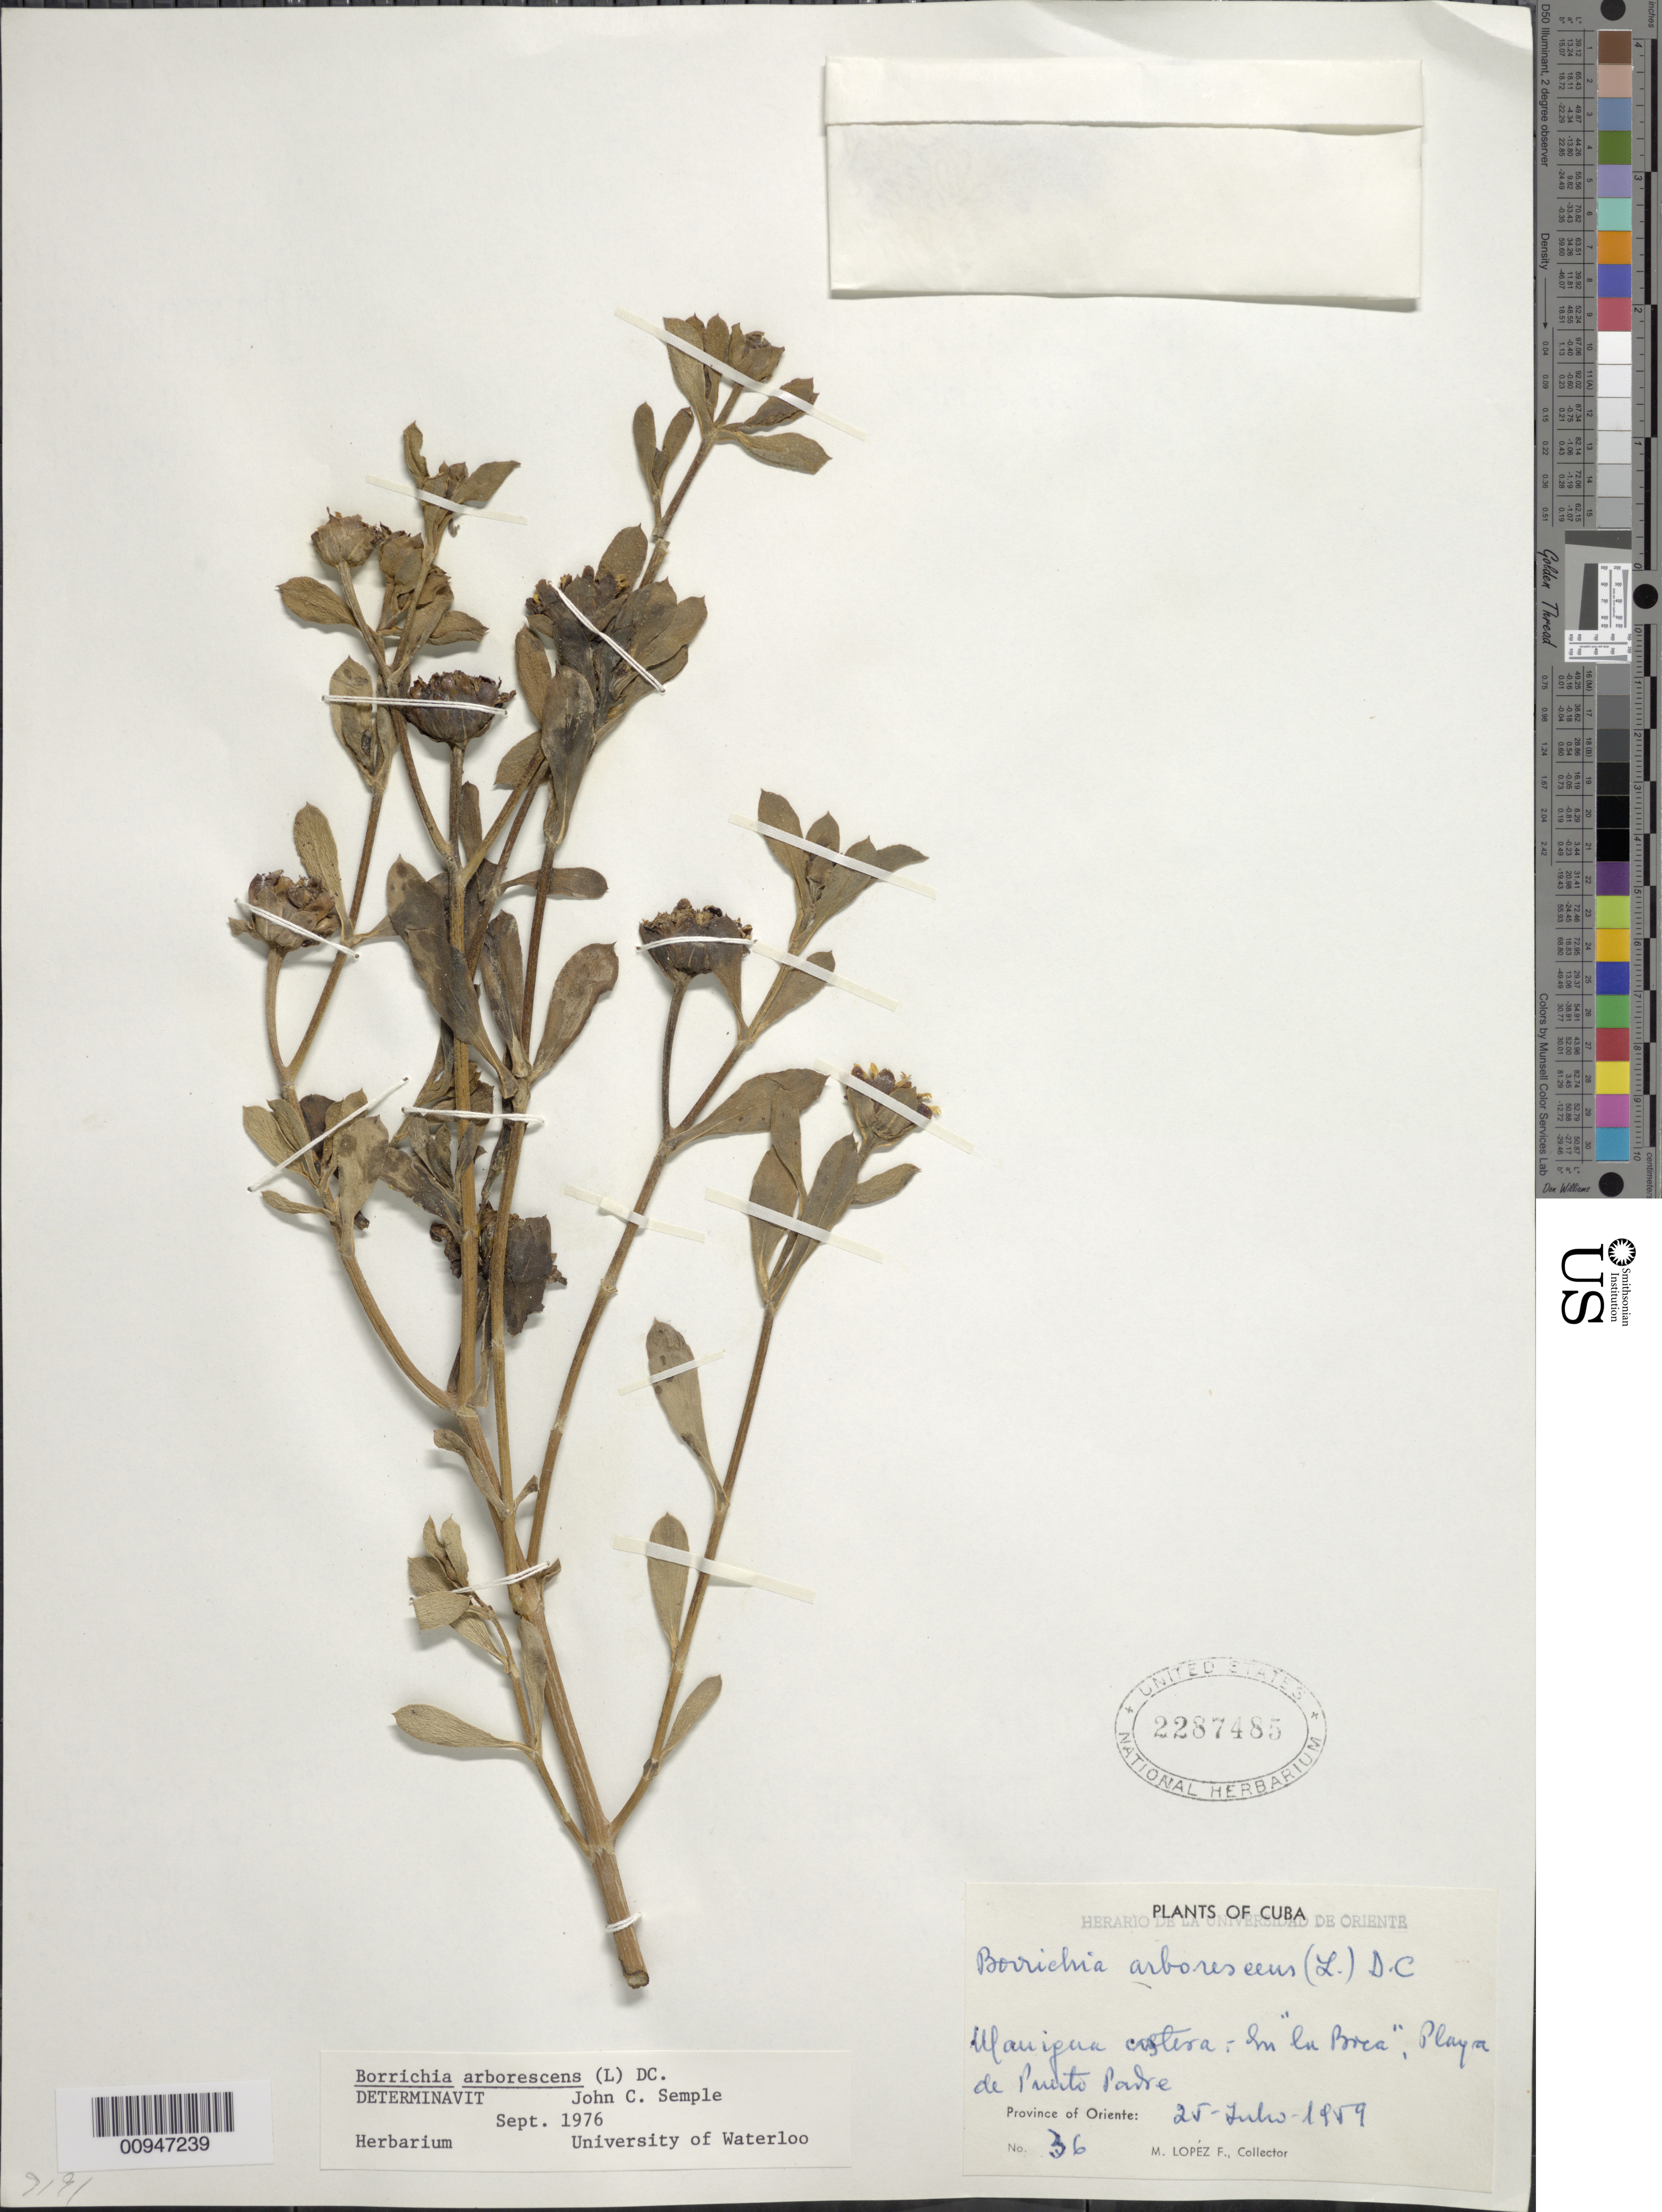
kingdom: Plantae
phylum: Tracheophyta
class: Magnoliopsida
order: Asterales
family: Asteraceae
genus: Borrichia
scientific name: Borrichia arborescens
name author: (L.) DC.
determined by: Semple, J. C.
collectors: M. López Figueiras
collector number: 36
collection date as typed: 25 Jul 1959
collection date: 1959-07-25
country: Cuba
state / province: Oriente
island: Cuba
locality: Manigua costera, alrededores de la Playa de la Boca, Puerto Padre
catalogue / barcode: US 2287485